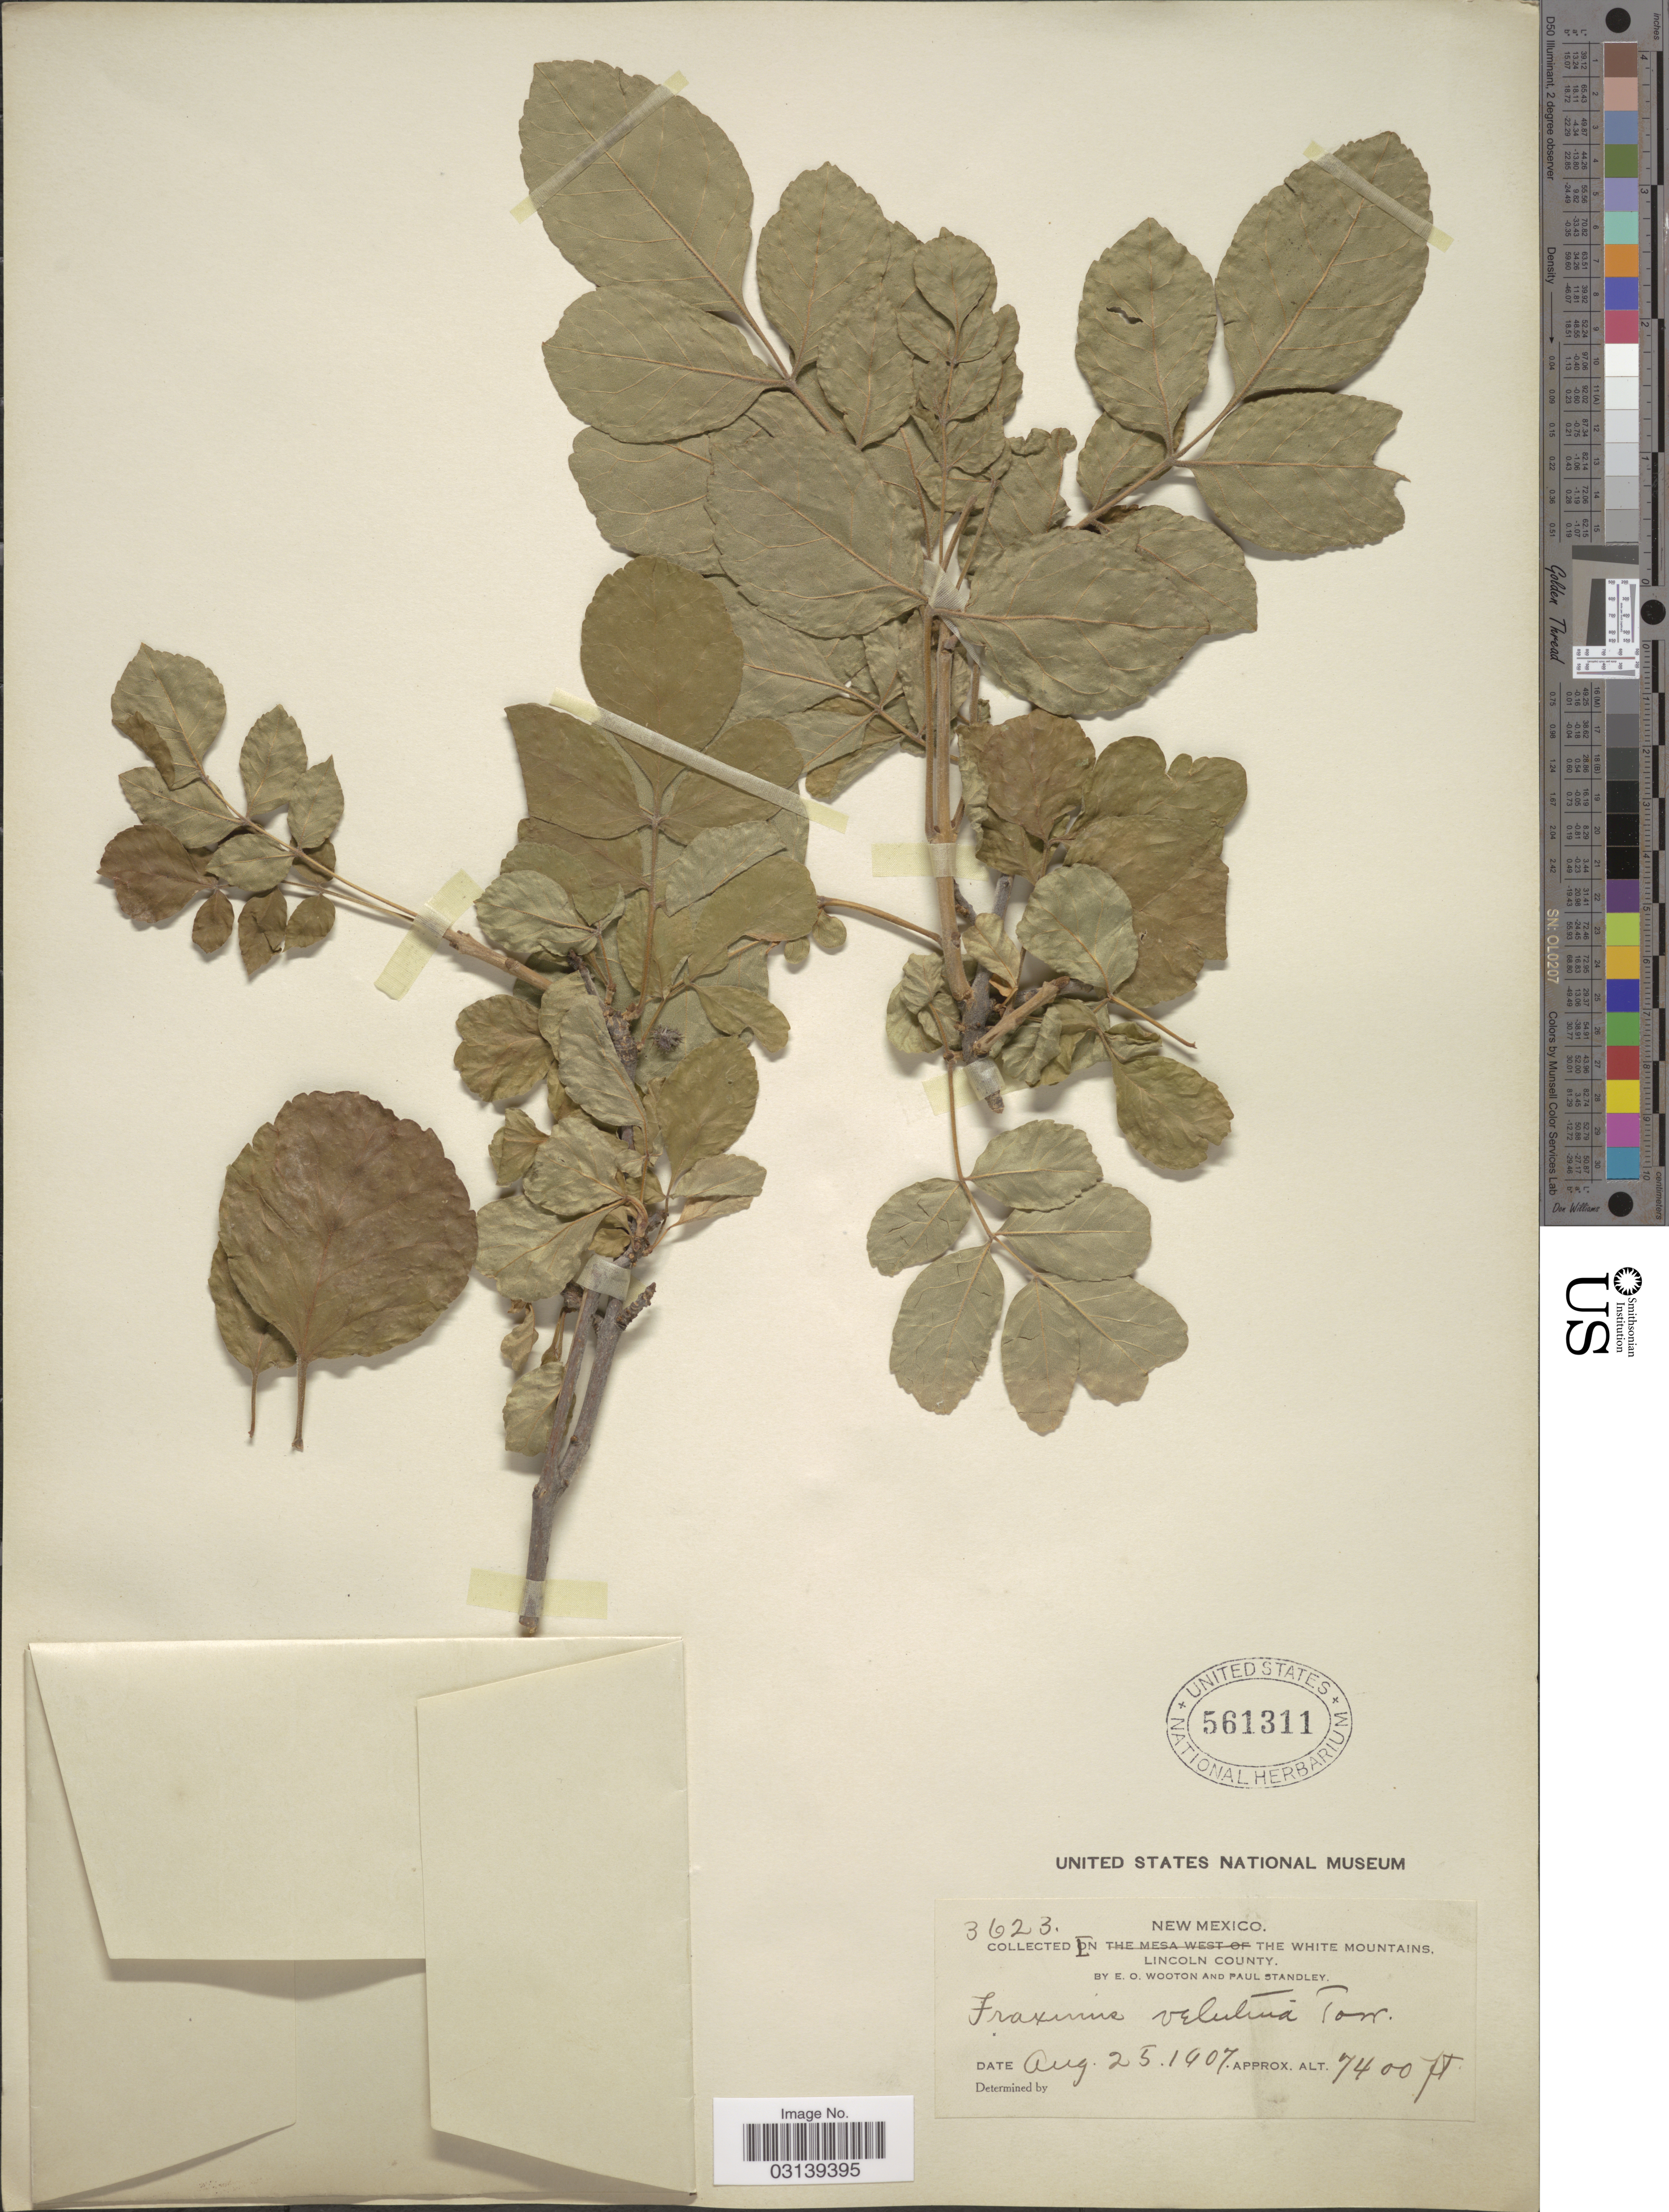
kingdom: Plantae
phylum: Tracheophyta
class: Magnoliopsida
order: Lamiales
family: Oleaceae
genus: Fraxinus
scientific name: Fraxinus velutina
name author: Torr.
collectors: E. O. Wooton & P. C. Standley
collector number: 3623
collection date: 1907-08-25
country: United States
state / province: New Mexico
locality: In the White Mountains. Lincoln County.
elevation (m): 2256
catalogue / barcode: US 561311